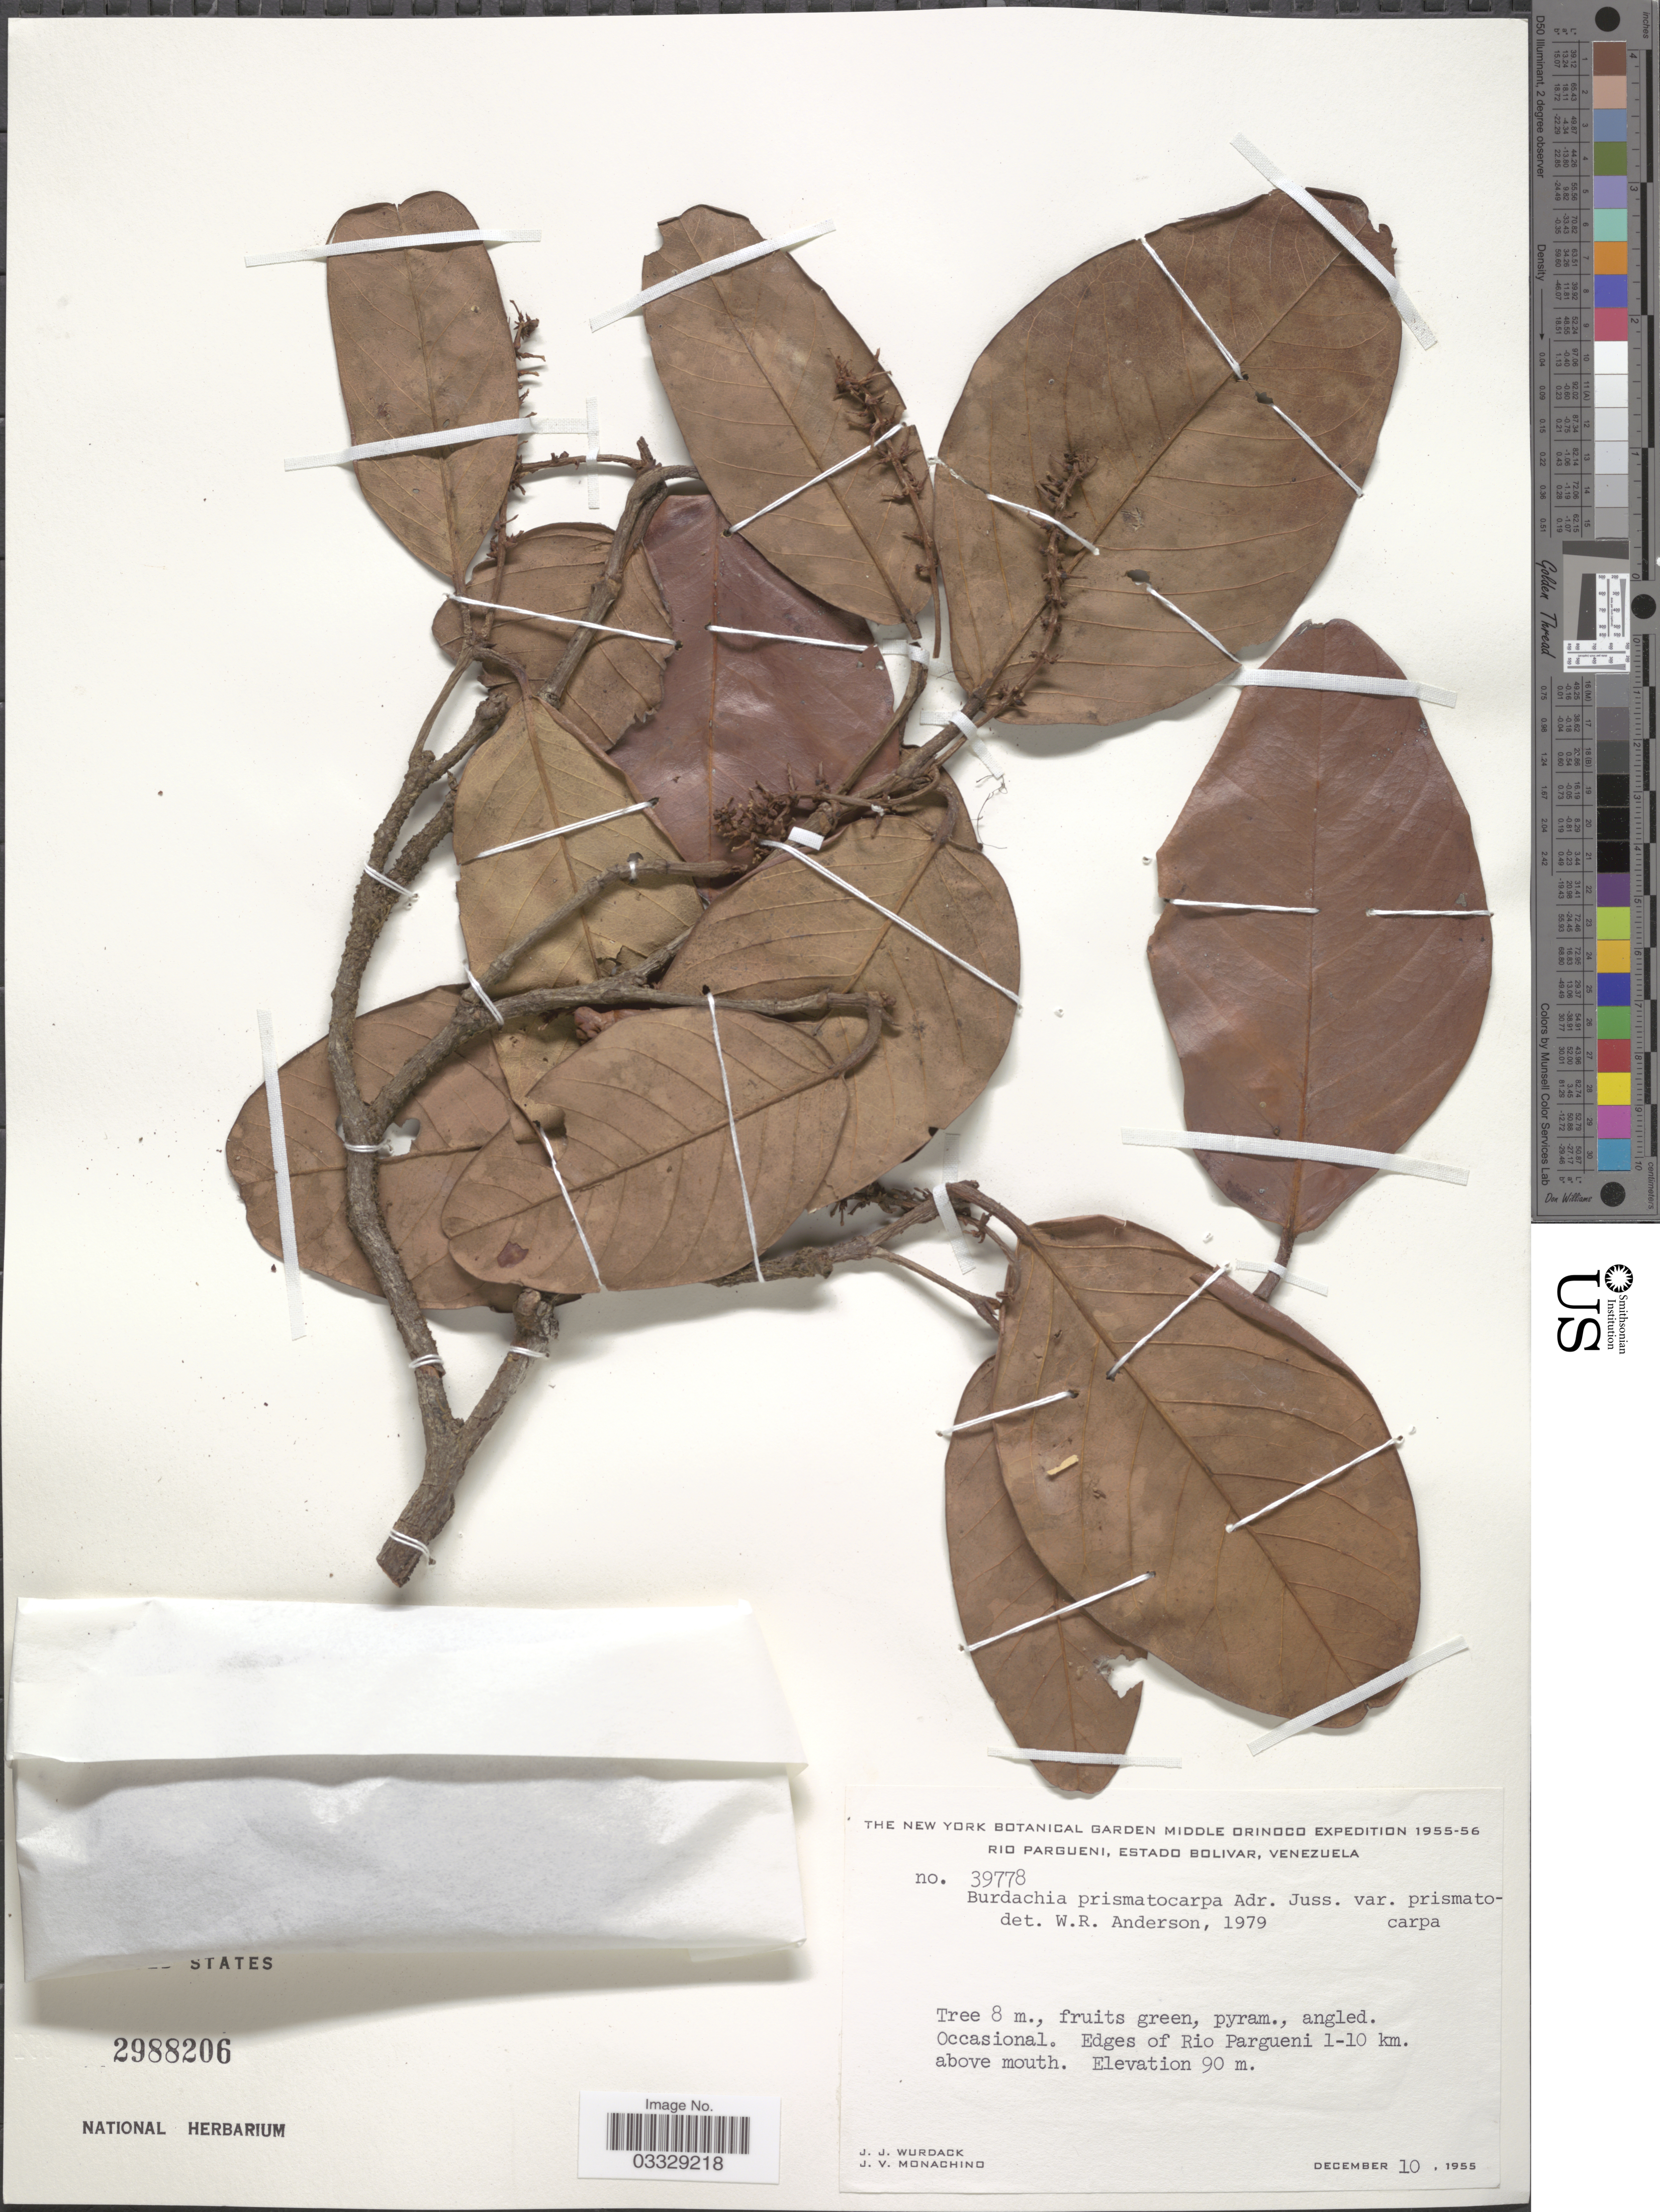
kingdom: Plantae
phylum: Tracheophyta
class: Magnoliopsida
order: Malpighiales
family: Malpighiaceae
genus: Burdachia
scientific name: Burdachia prismatocarpa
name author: A. Juss.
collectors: J. J. Wurdack & J. V. Monachino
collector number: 39778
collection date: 1955-12-10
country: Venezuela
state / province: Bolivar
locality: Rio Pargueni. Edges of Rio Pargueni 1-10 km. above mouth.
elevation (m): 90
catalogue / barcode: US 2988206